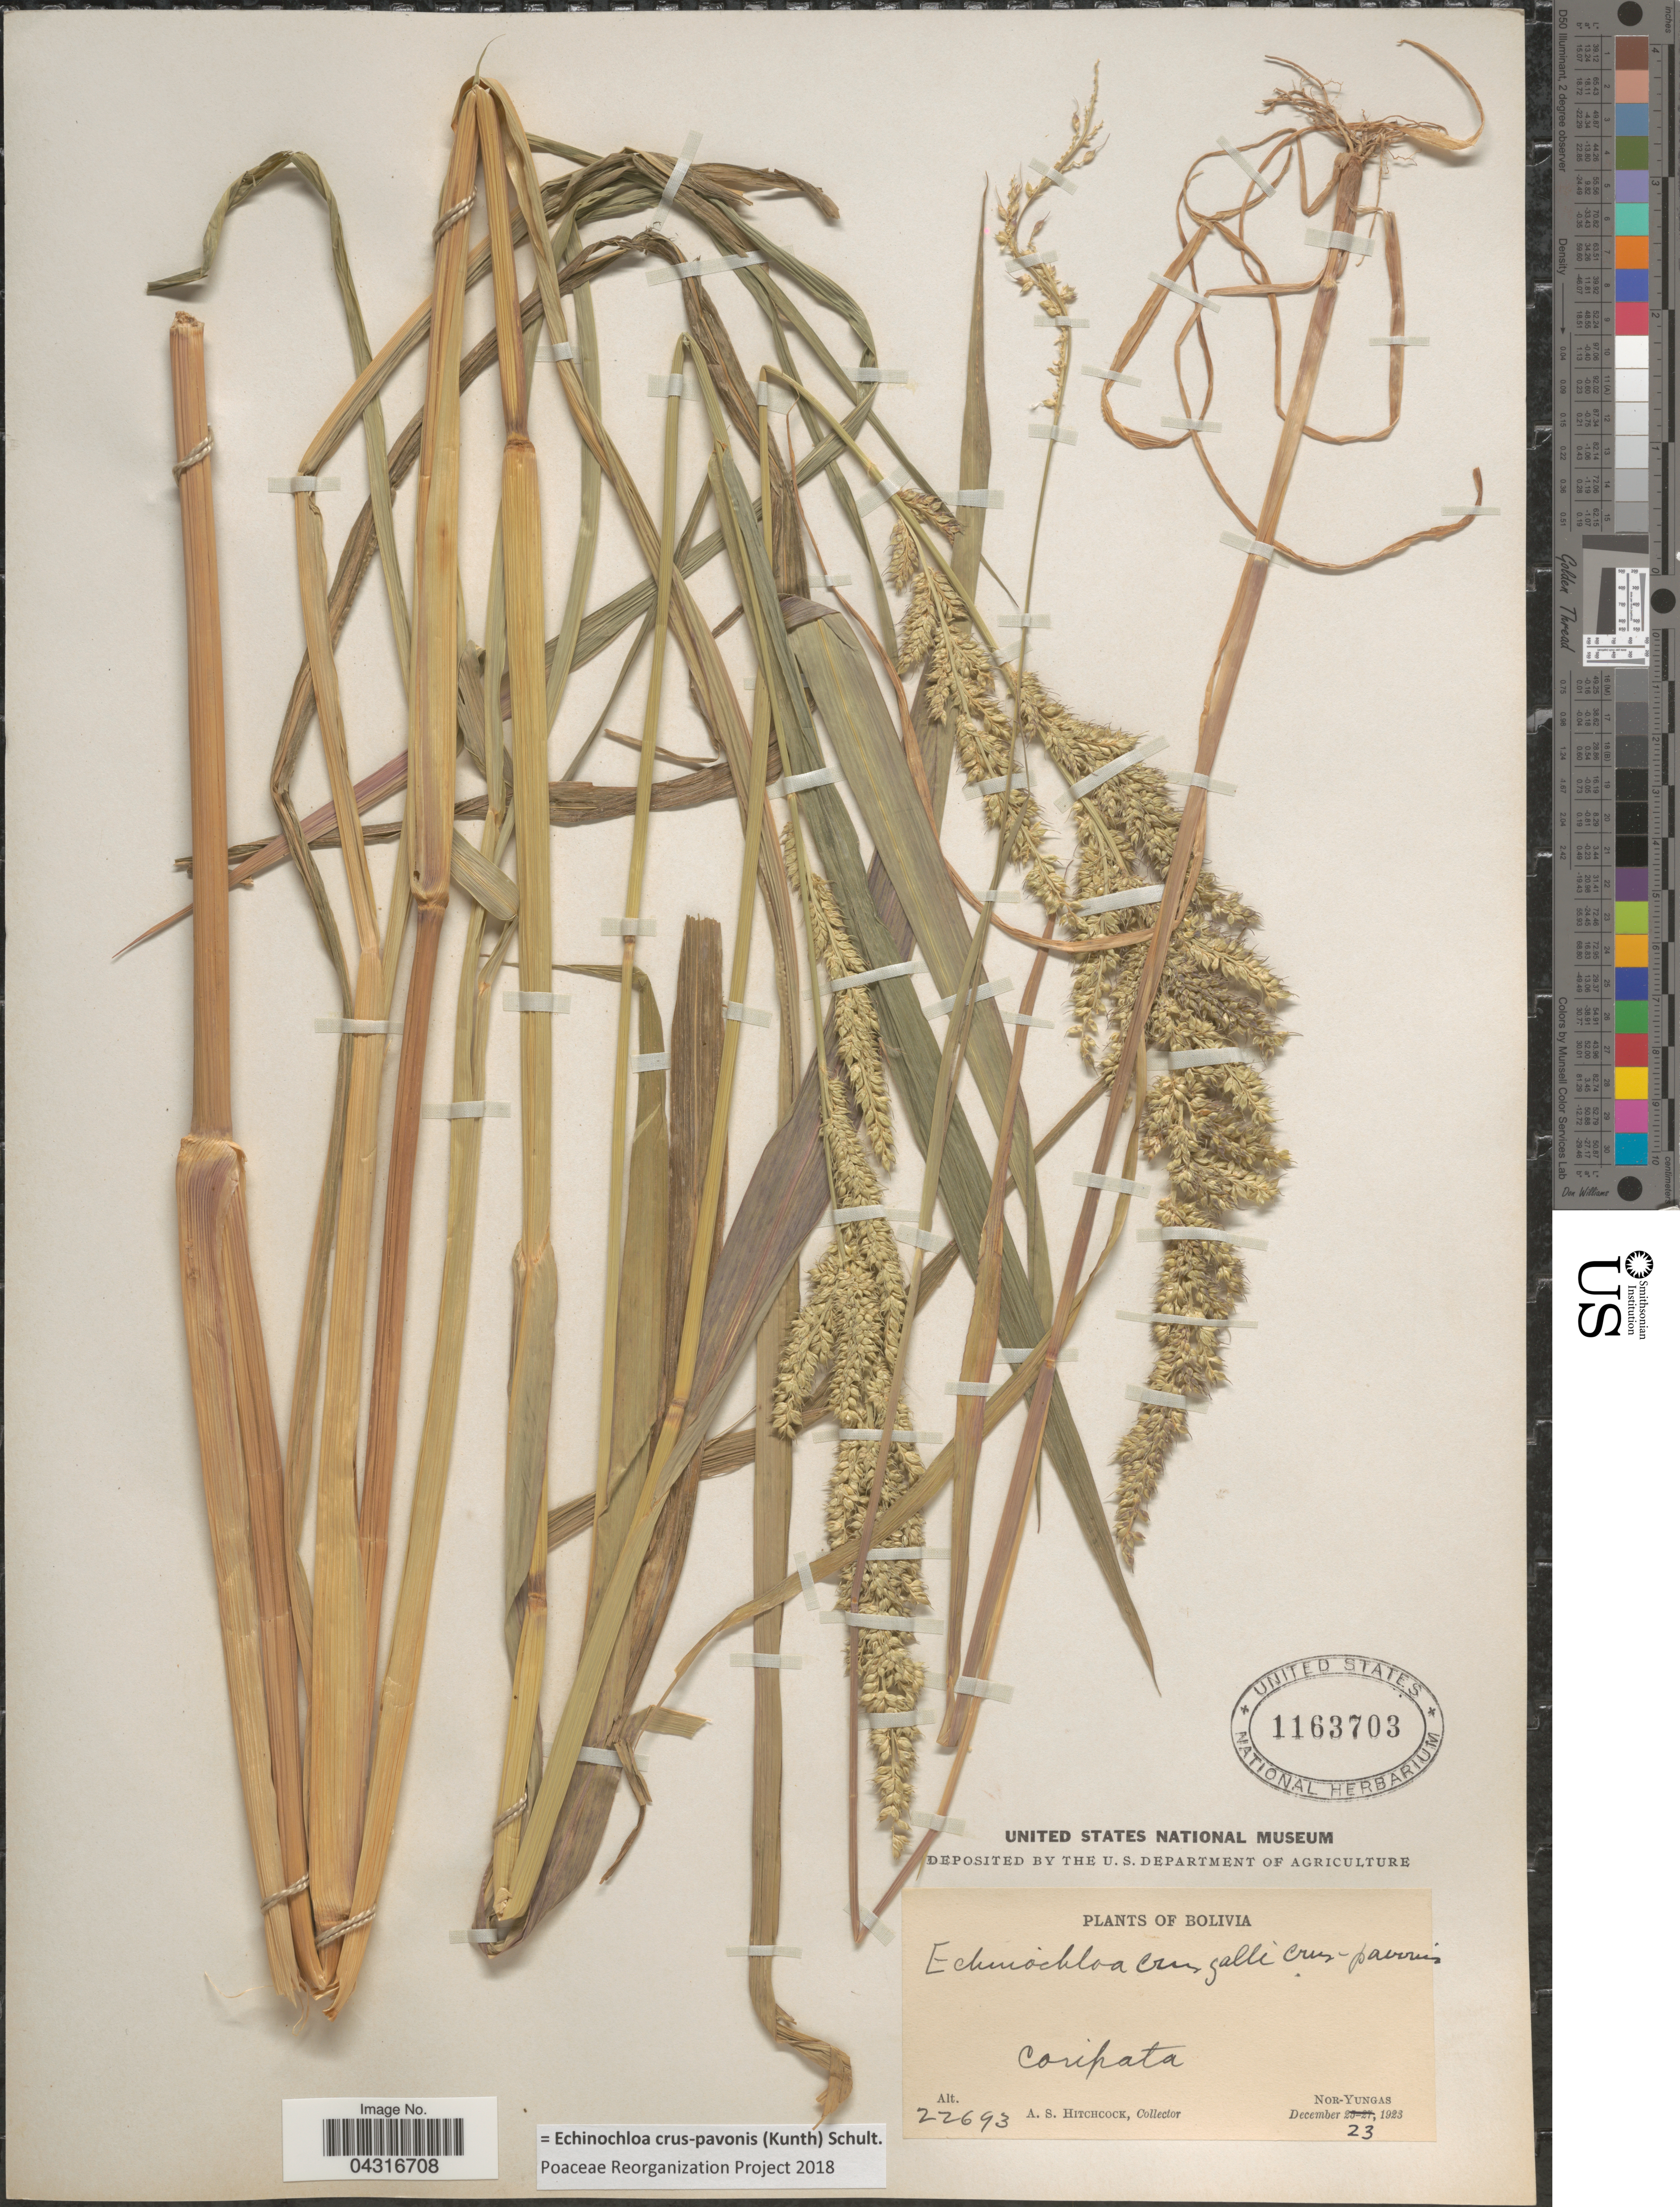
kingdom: Plantae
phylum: Tracheophyta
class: Liliopsida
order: Poales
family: Poaceae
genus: Echinochloa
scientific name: Echinochloa crus-pavonis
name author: (Kunth) Schult.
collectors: A. S. Hitchcock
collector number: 22693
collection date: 1923-12-23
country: Bolivia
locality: Coripata. Nor-Yungas.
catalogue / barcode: US 1163703